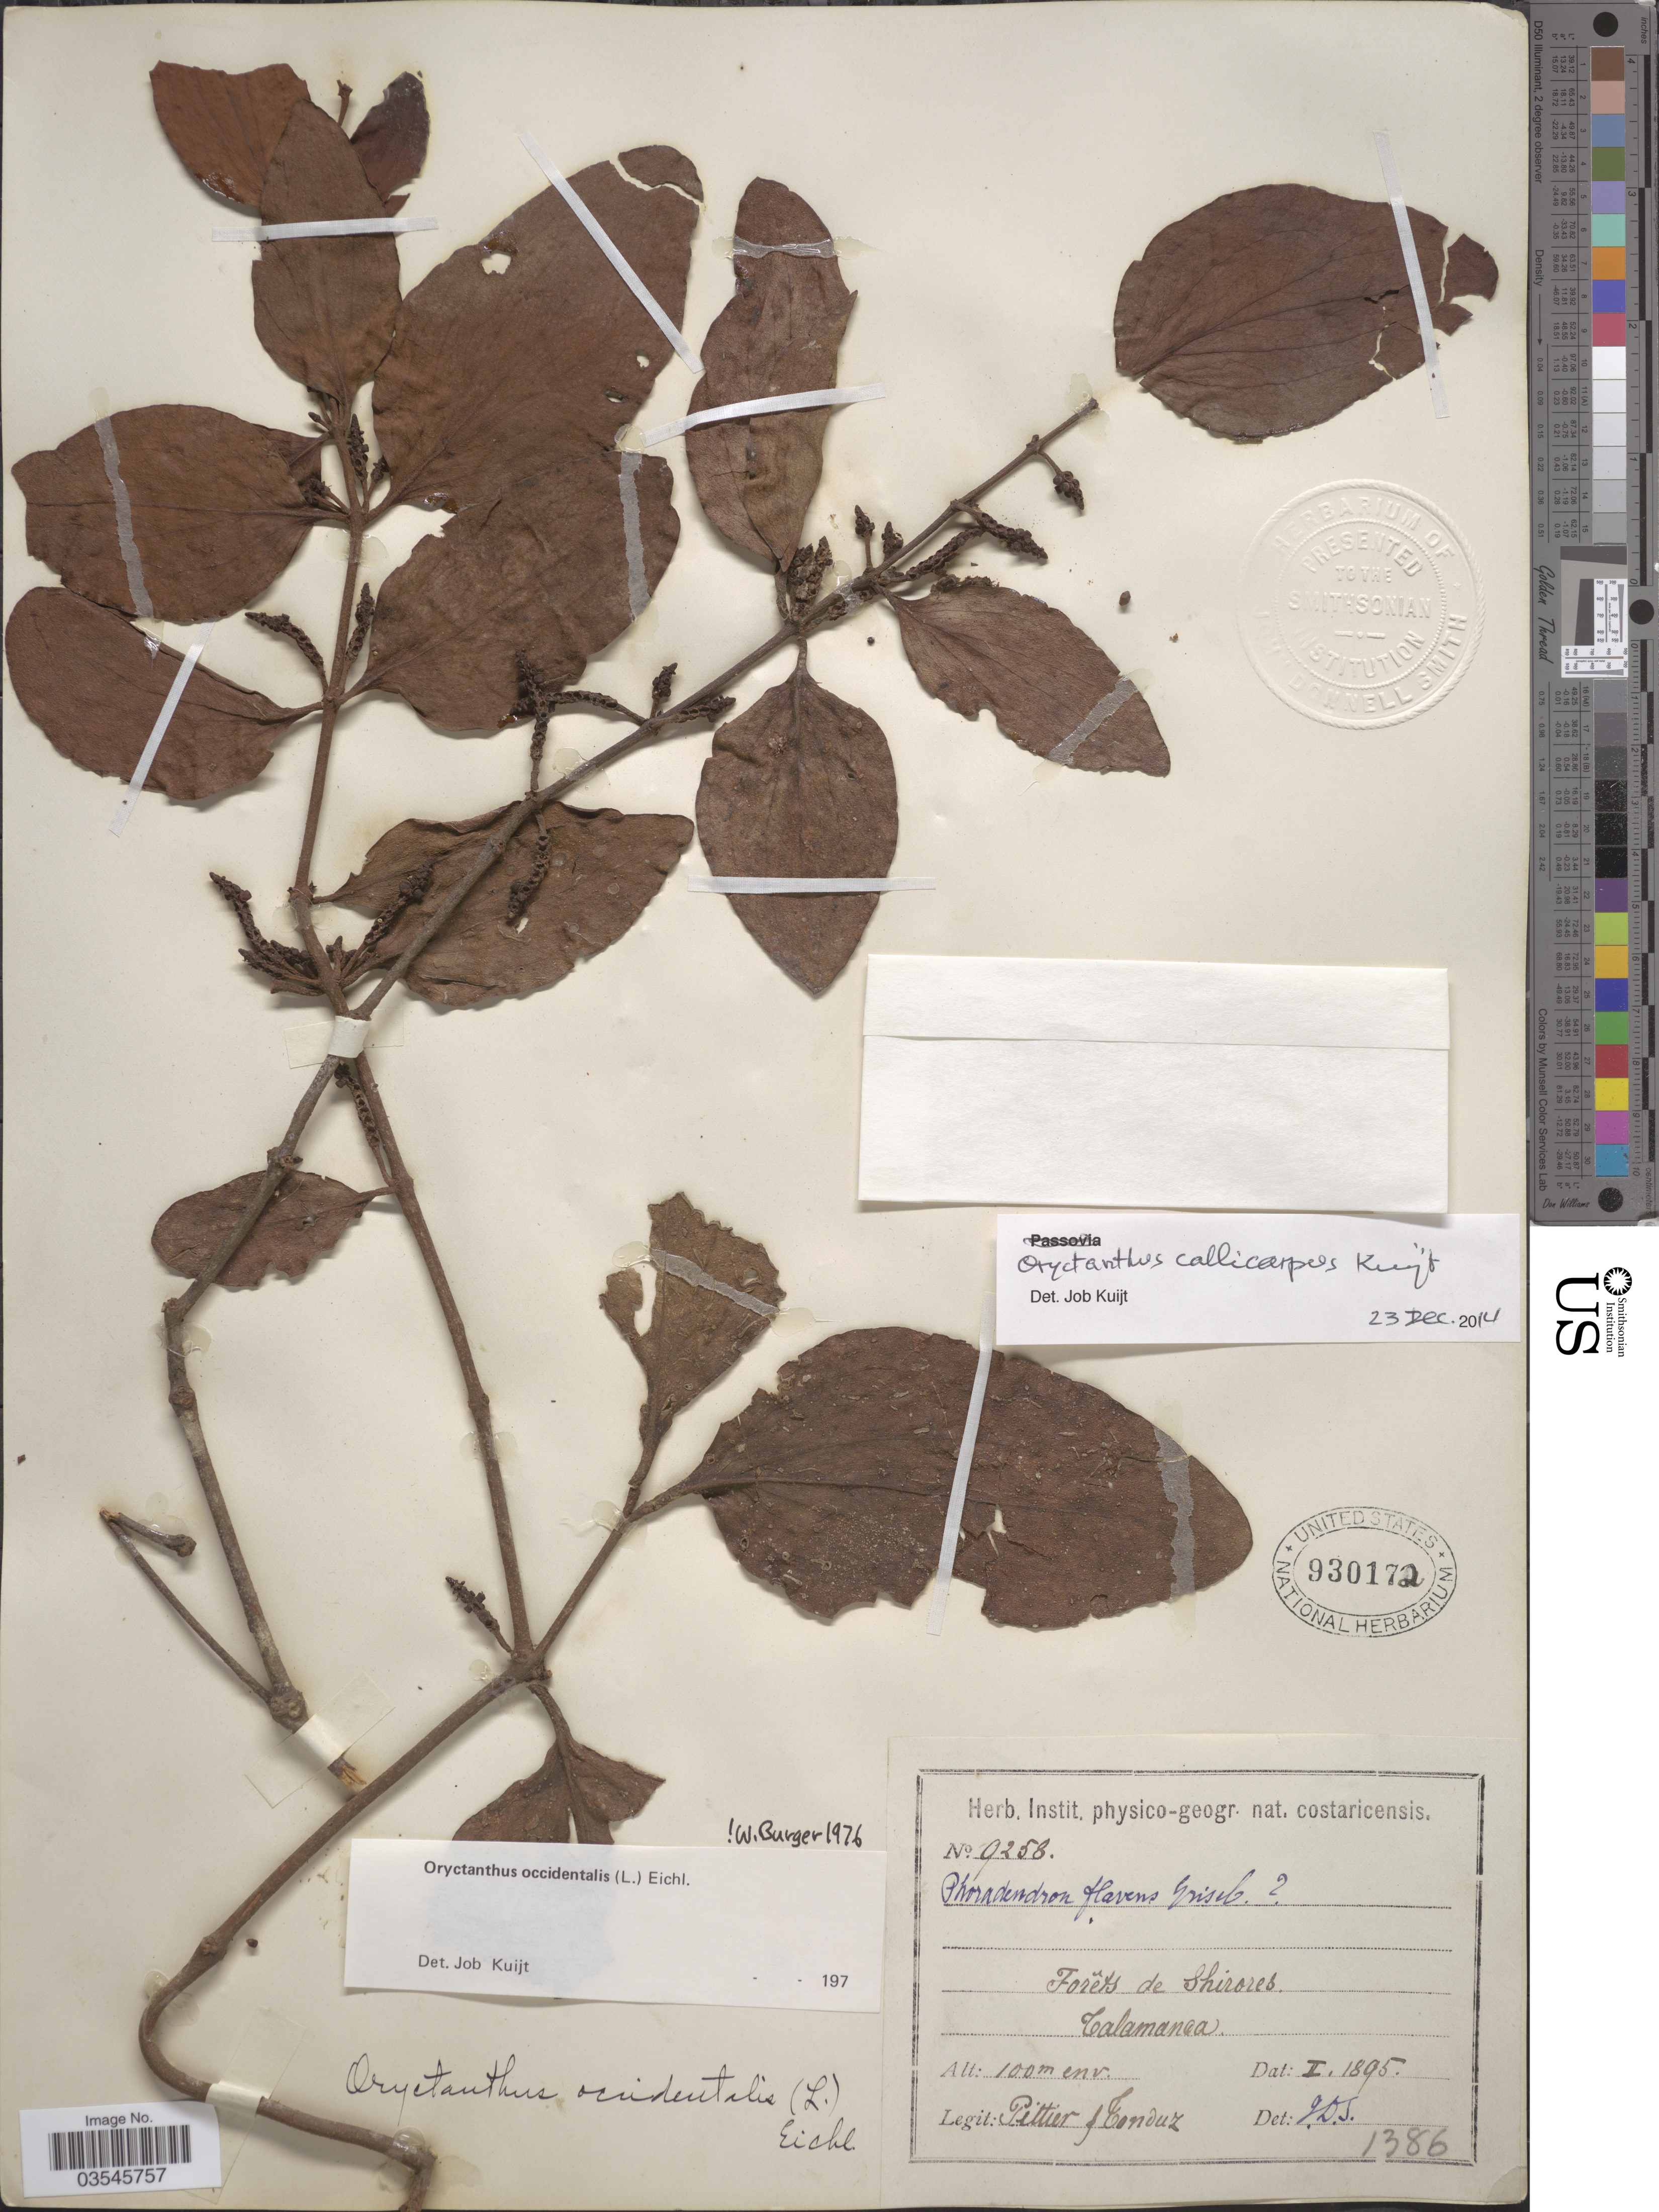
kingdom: Plantae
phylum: Tracheophyta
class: Magnoliopsida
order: Santalales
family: Loranthaceae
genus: Oryctanthus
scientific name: Oryctanthus callicarpus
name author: Kuijt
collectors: Pittier, -- & Tonduz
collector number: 9258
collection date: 1895-02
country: Costa Rica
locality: Forêts de Shirores. Talamanca.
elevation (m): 100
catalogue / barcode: US 930172